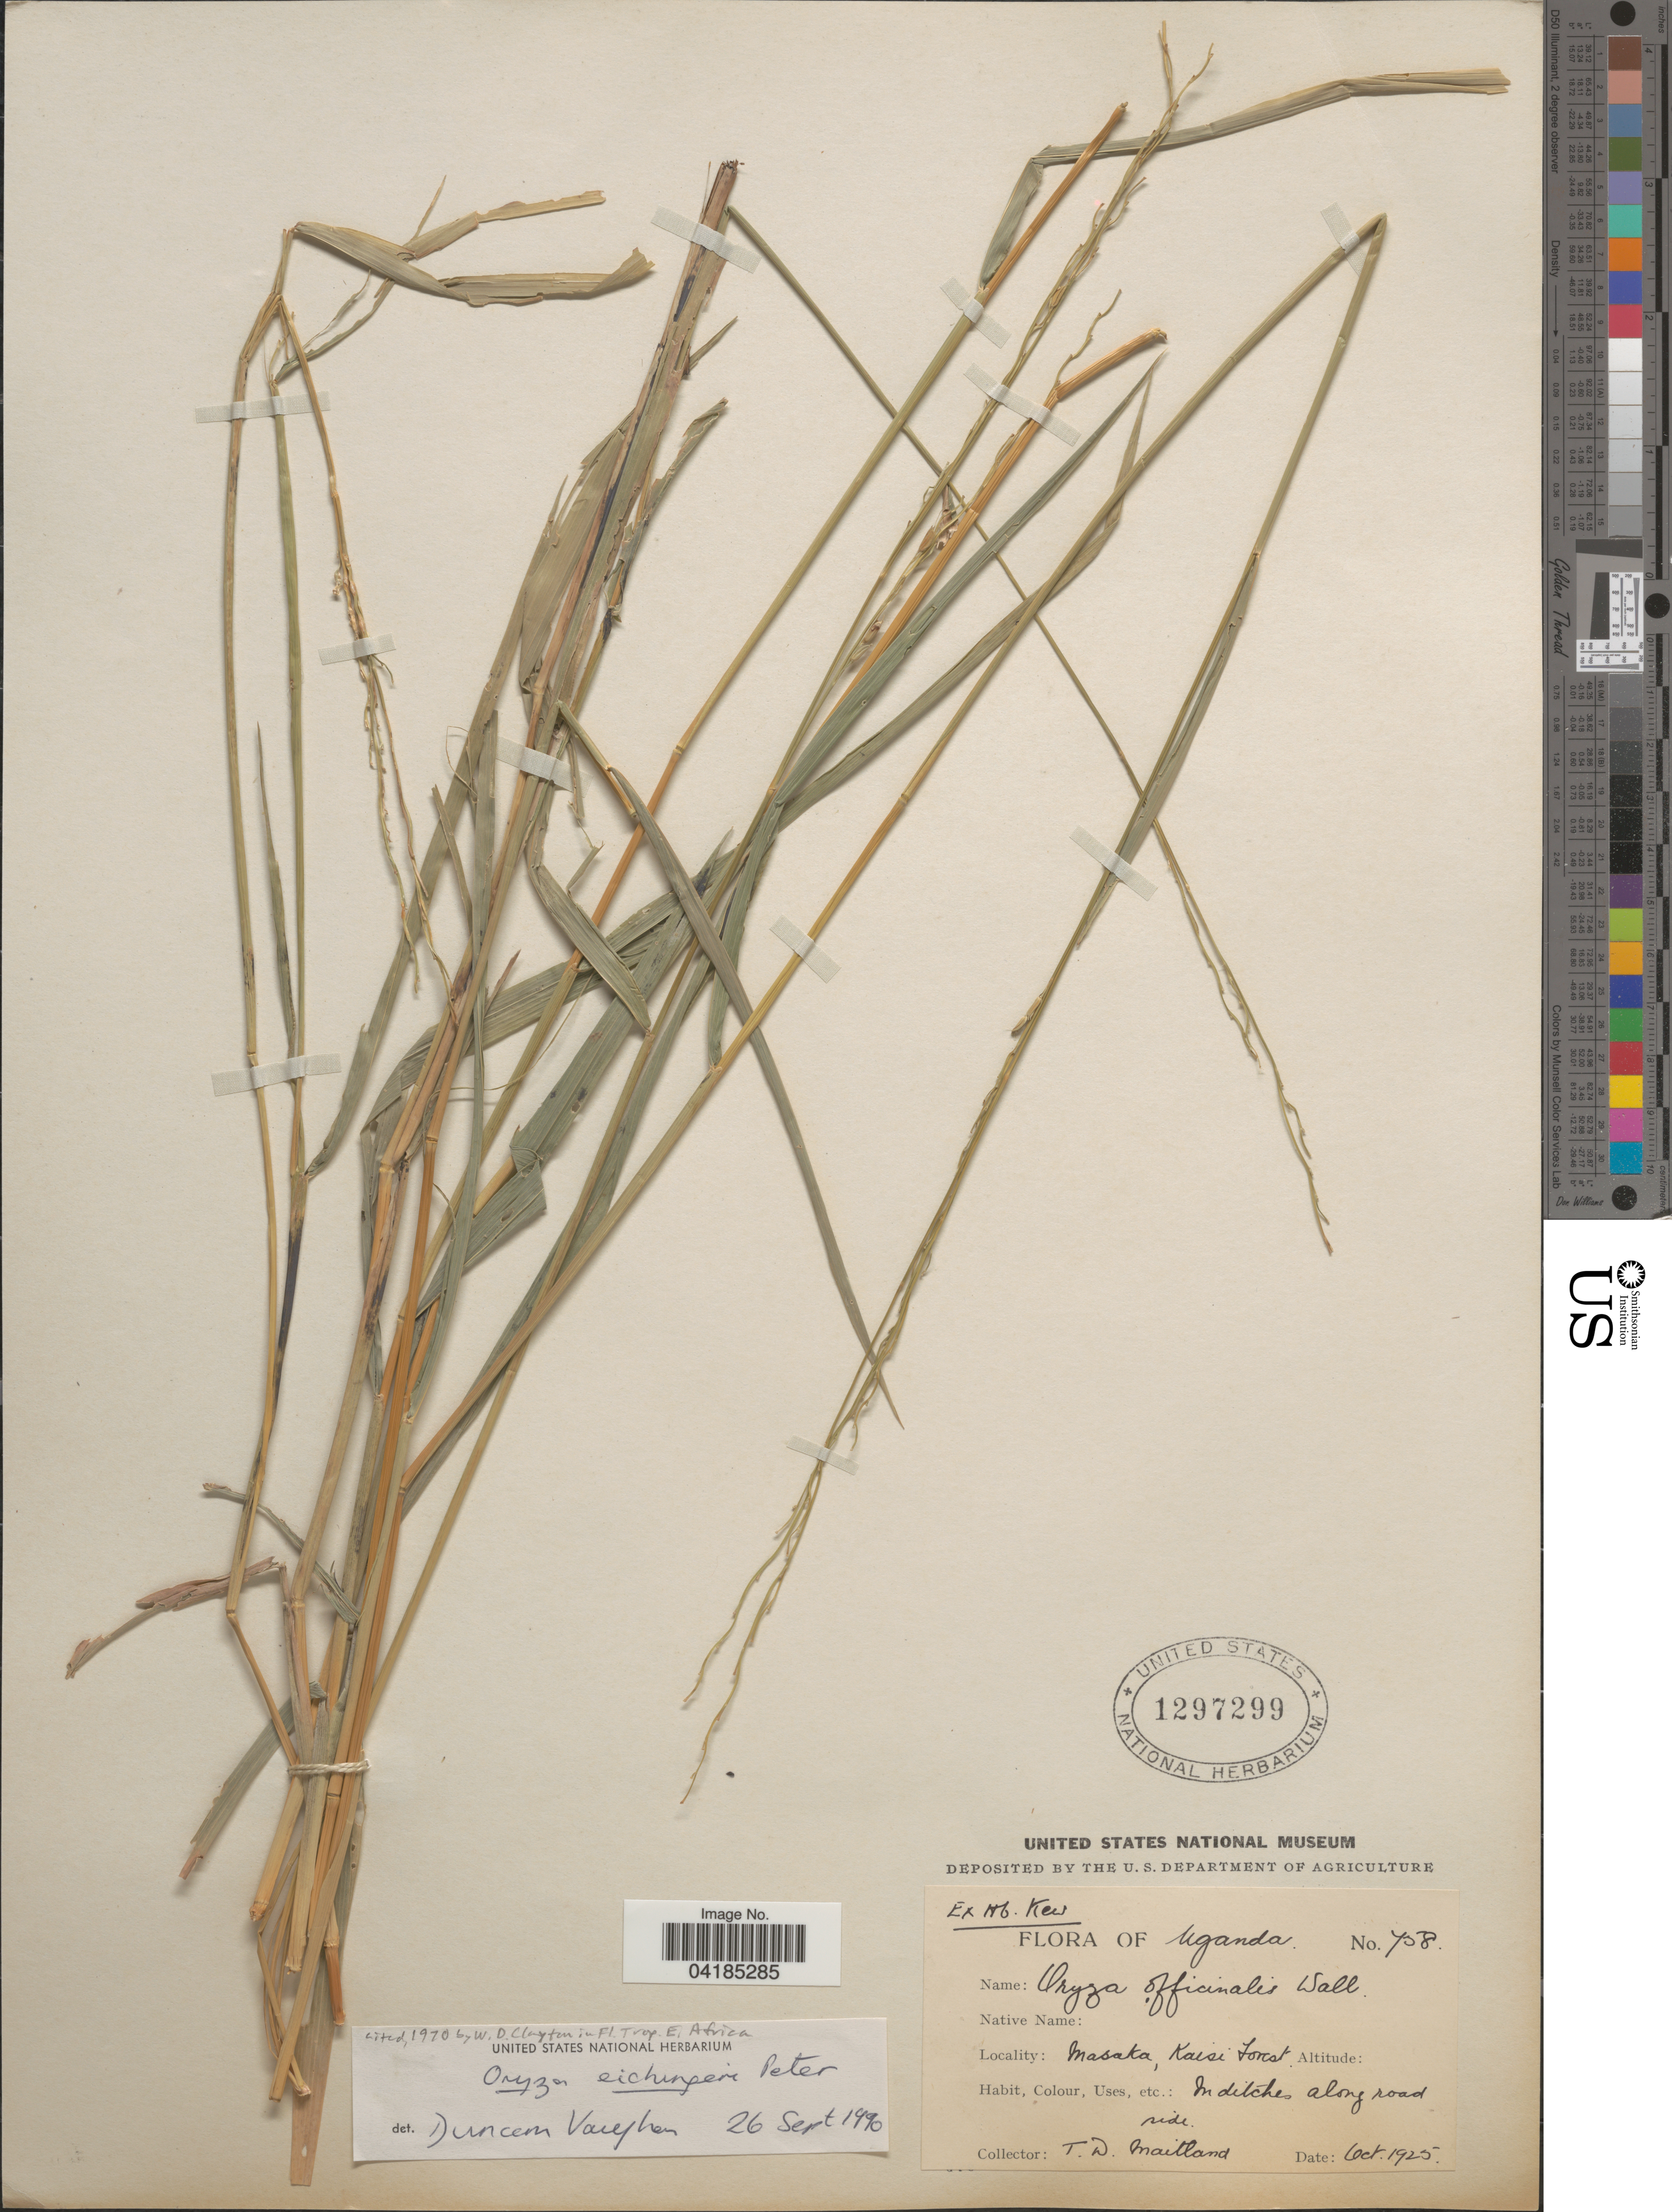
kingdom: Plantae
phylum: Tracheophyta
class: Liliopsida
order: Poales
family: Poaceae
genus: Oryza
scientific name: Oryza eichingeri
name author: Peter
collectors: T. Maitland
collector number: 758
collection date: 1925-10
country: Uganda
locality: Masaka, Kaisi Forest.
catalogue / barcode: US 1297299